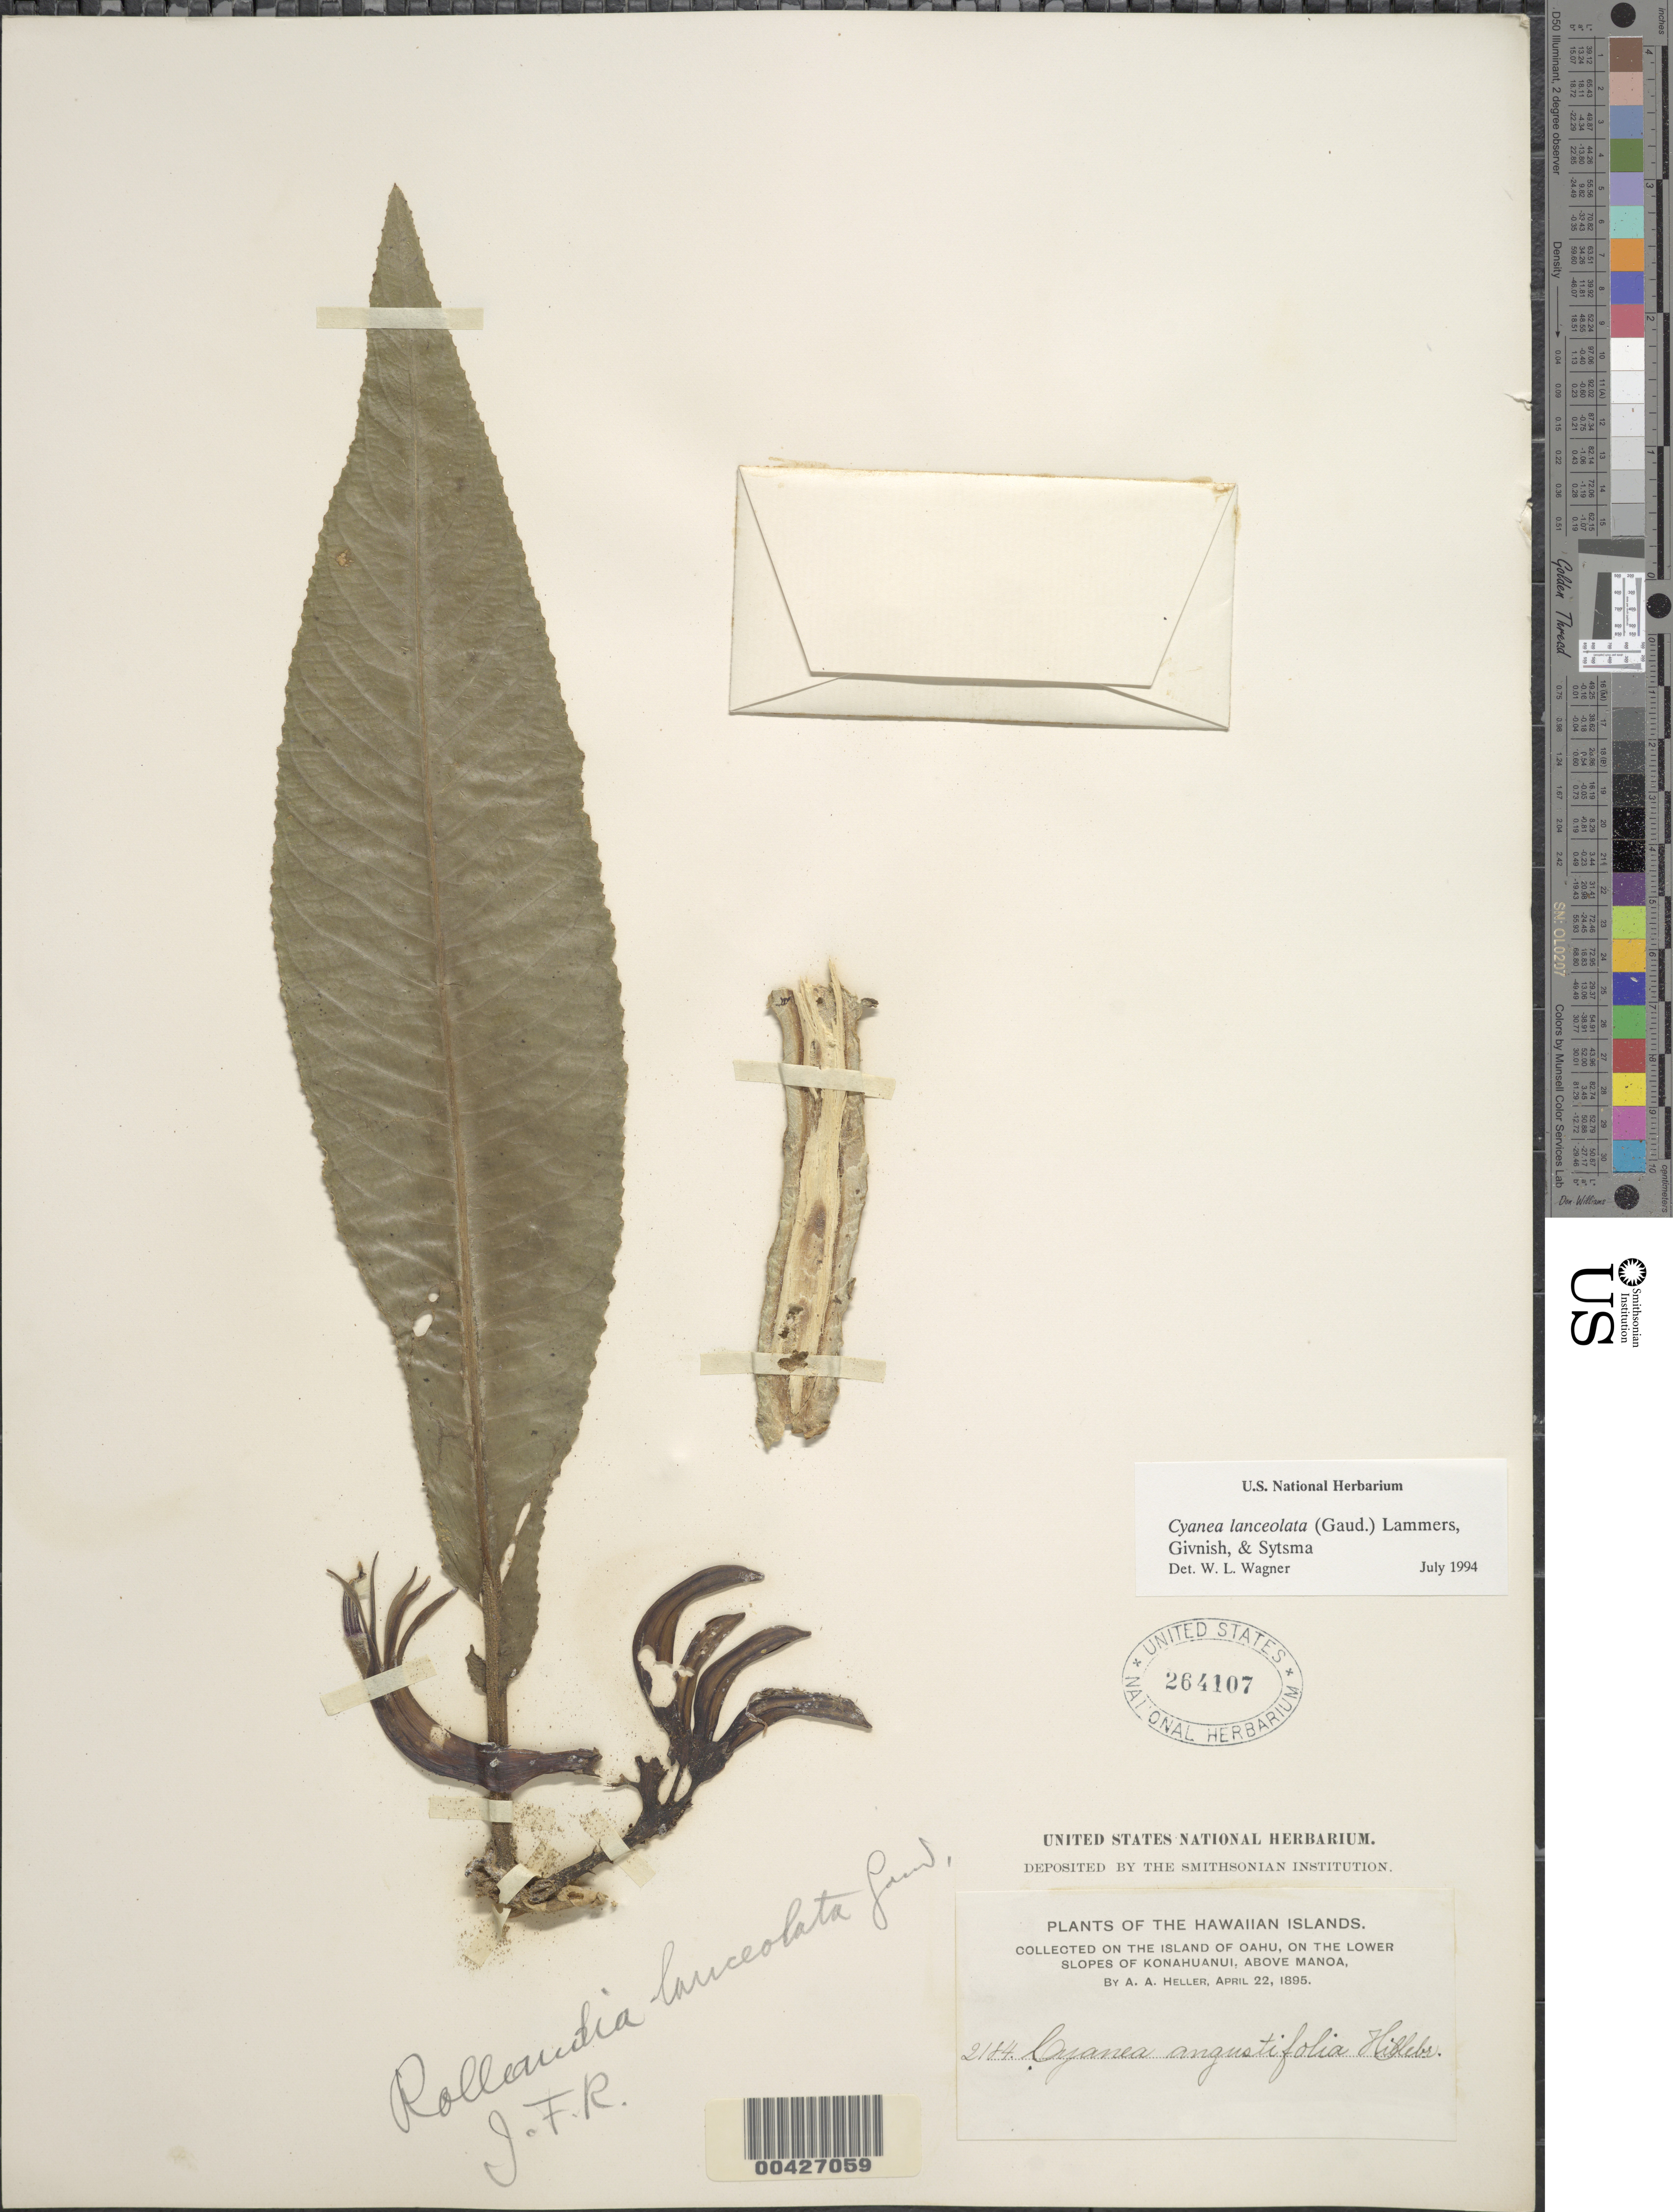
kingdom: Plantae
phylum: Tracheophyta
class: Magnoliopsida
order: Asterales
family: Campanulaceae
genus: Cyanea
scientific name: Cyanea lanceolata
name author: (Gaudich.) Lammers et al.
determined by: Wagner, W. L., (BOT), Smithsonian Institution - National Museum of Natural History (UNITED STATES)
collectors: A. A. Heller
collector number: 2184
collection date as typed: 22 Apr 1895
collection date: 1895-04-22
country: United States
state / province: Hawaii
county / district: Honolulu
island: Oahu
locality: On the lower slopes of Konahuanui; above Manoa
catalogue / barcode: US 264107